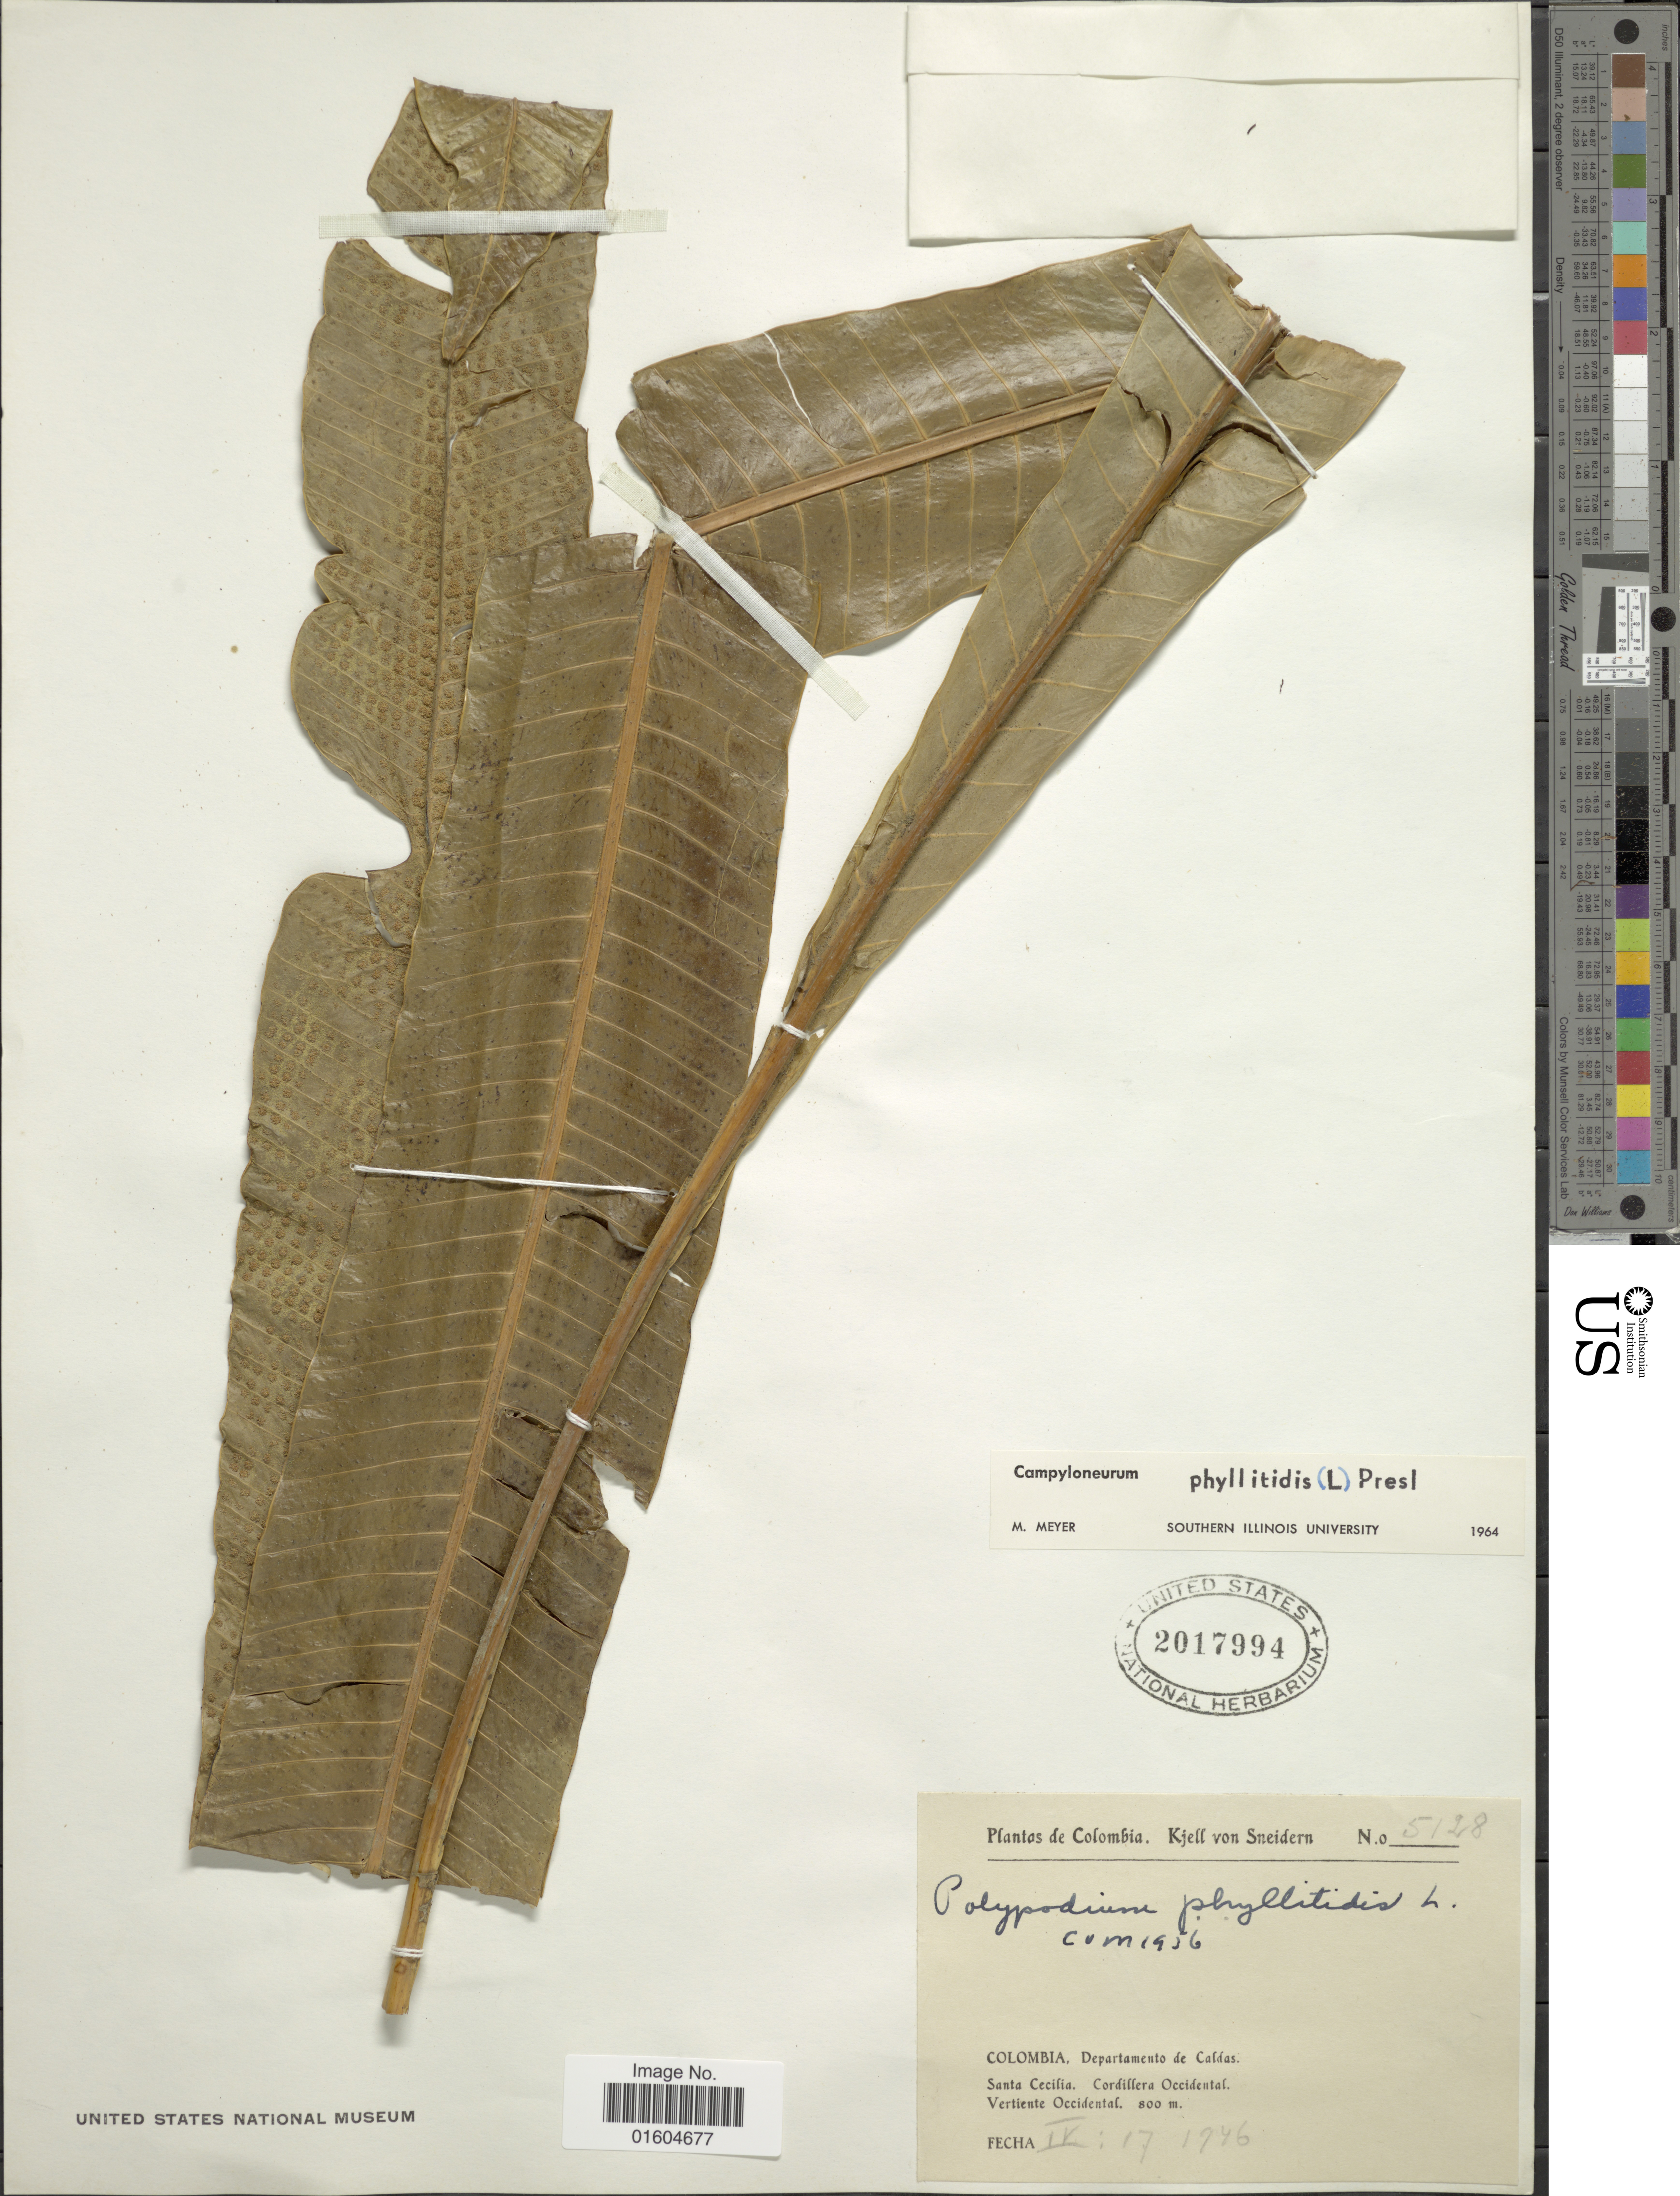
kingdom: Plantae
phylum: Tracheophyta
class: Polypodiopsida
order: Polypodiales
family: Polypodiaceae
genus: Campyloneurum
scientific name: Campyloneurum phyllitidis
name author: (L.) C. Presl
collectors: K. von Sneidern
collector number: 5148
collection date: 1946-04-17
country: Colombia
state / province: Caldas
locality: Colombia. Departamento de Caldas. Santa Cecilia. Cordillera Occidental. Vertiente Occidental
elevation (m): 800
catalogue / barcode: US 2017994